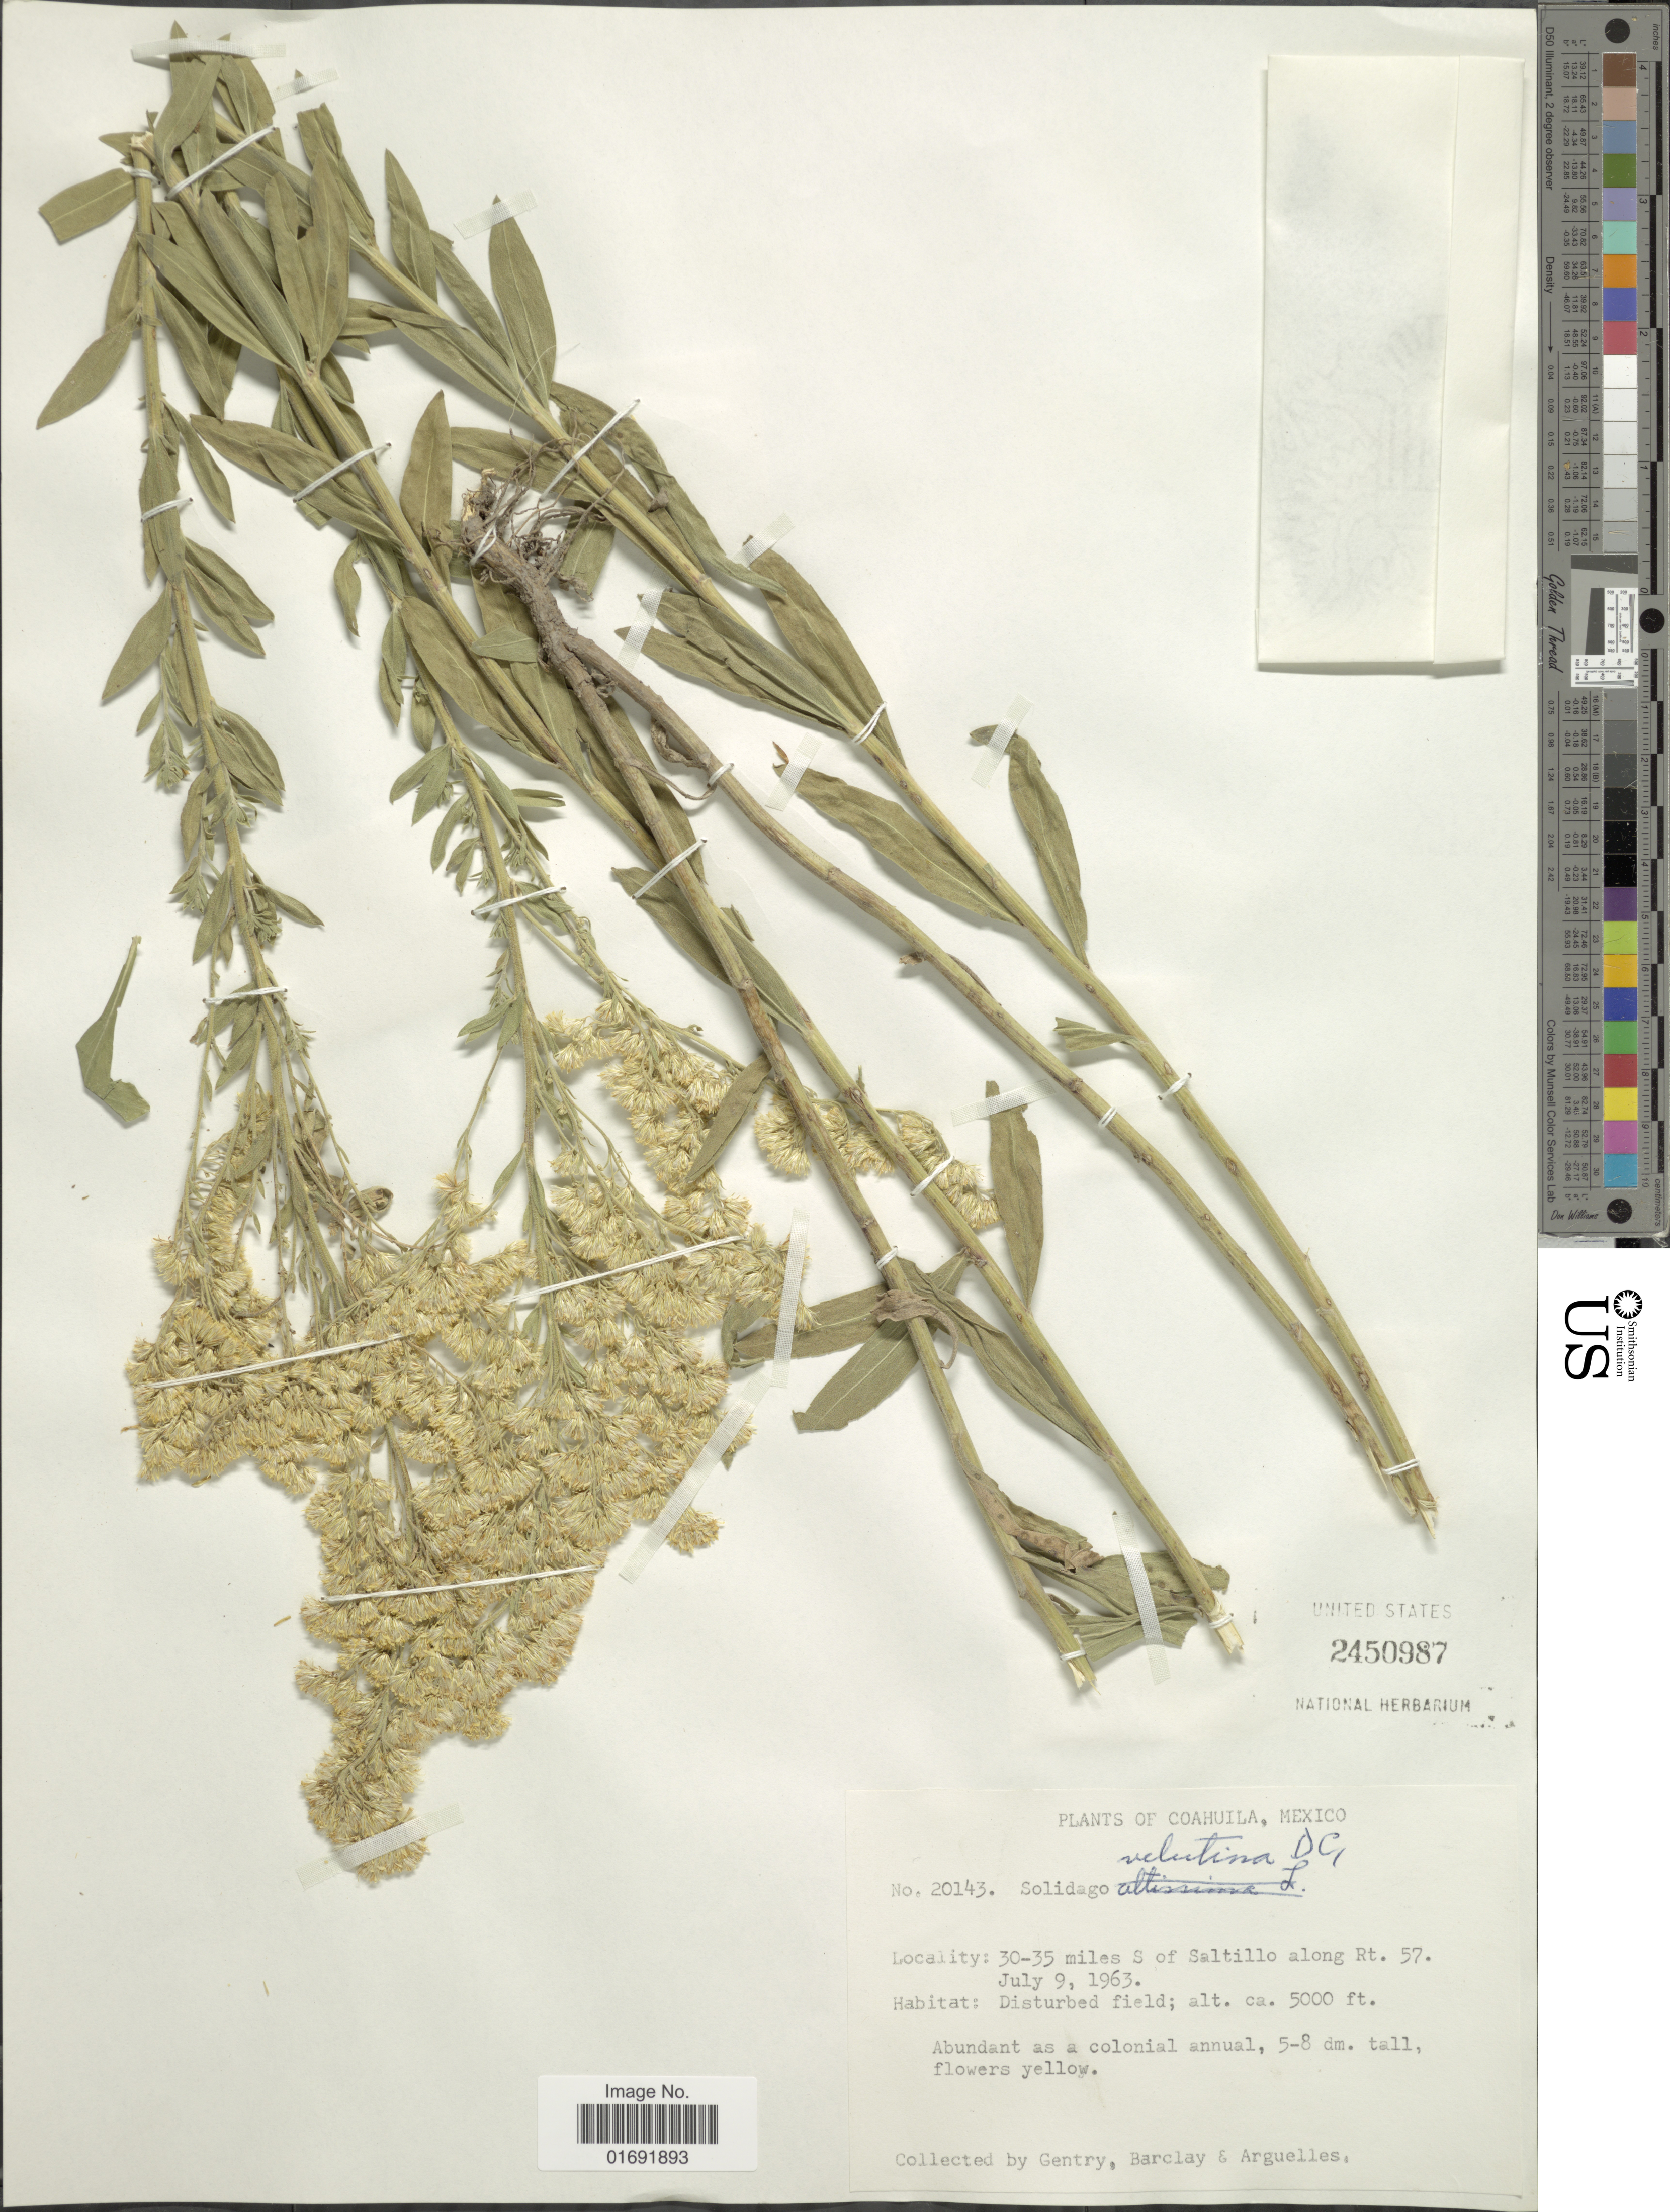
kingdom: Plantae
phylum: Tracheophyta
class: Magnoliopsida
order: Asterales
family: Asteraceae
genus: Solidago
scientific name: Solidago velutina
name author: DC.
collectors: Gentry, --, -- Barclay & Arguelles, --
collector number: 20143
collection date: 1963-07-09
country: Mexico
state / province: Coahuila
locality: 30-35 miles S of Saltillo along Rt. 57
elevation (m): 1524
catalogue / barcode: US 2450987